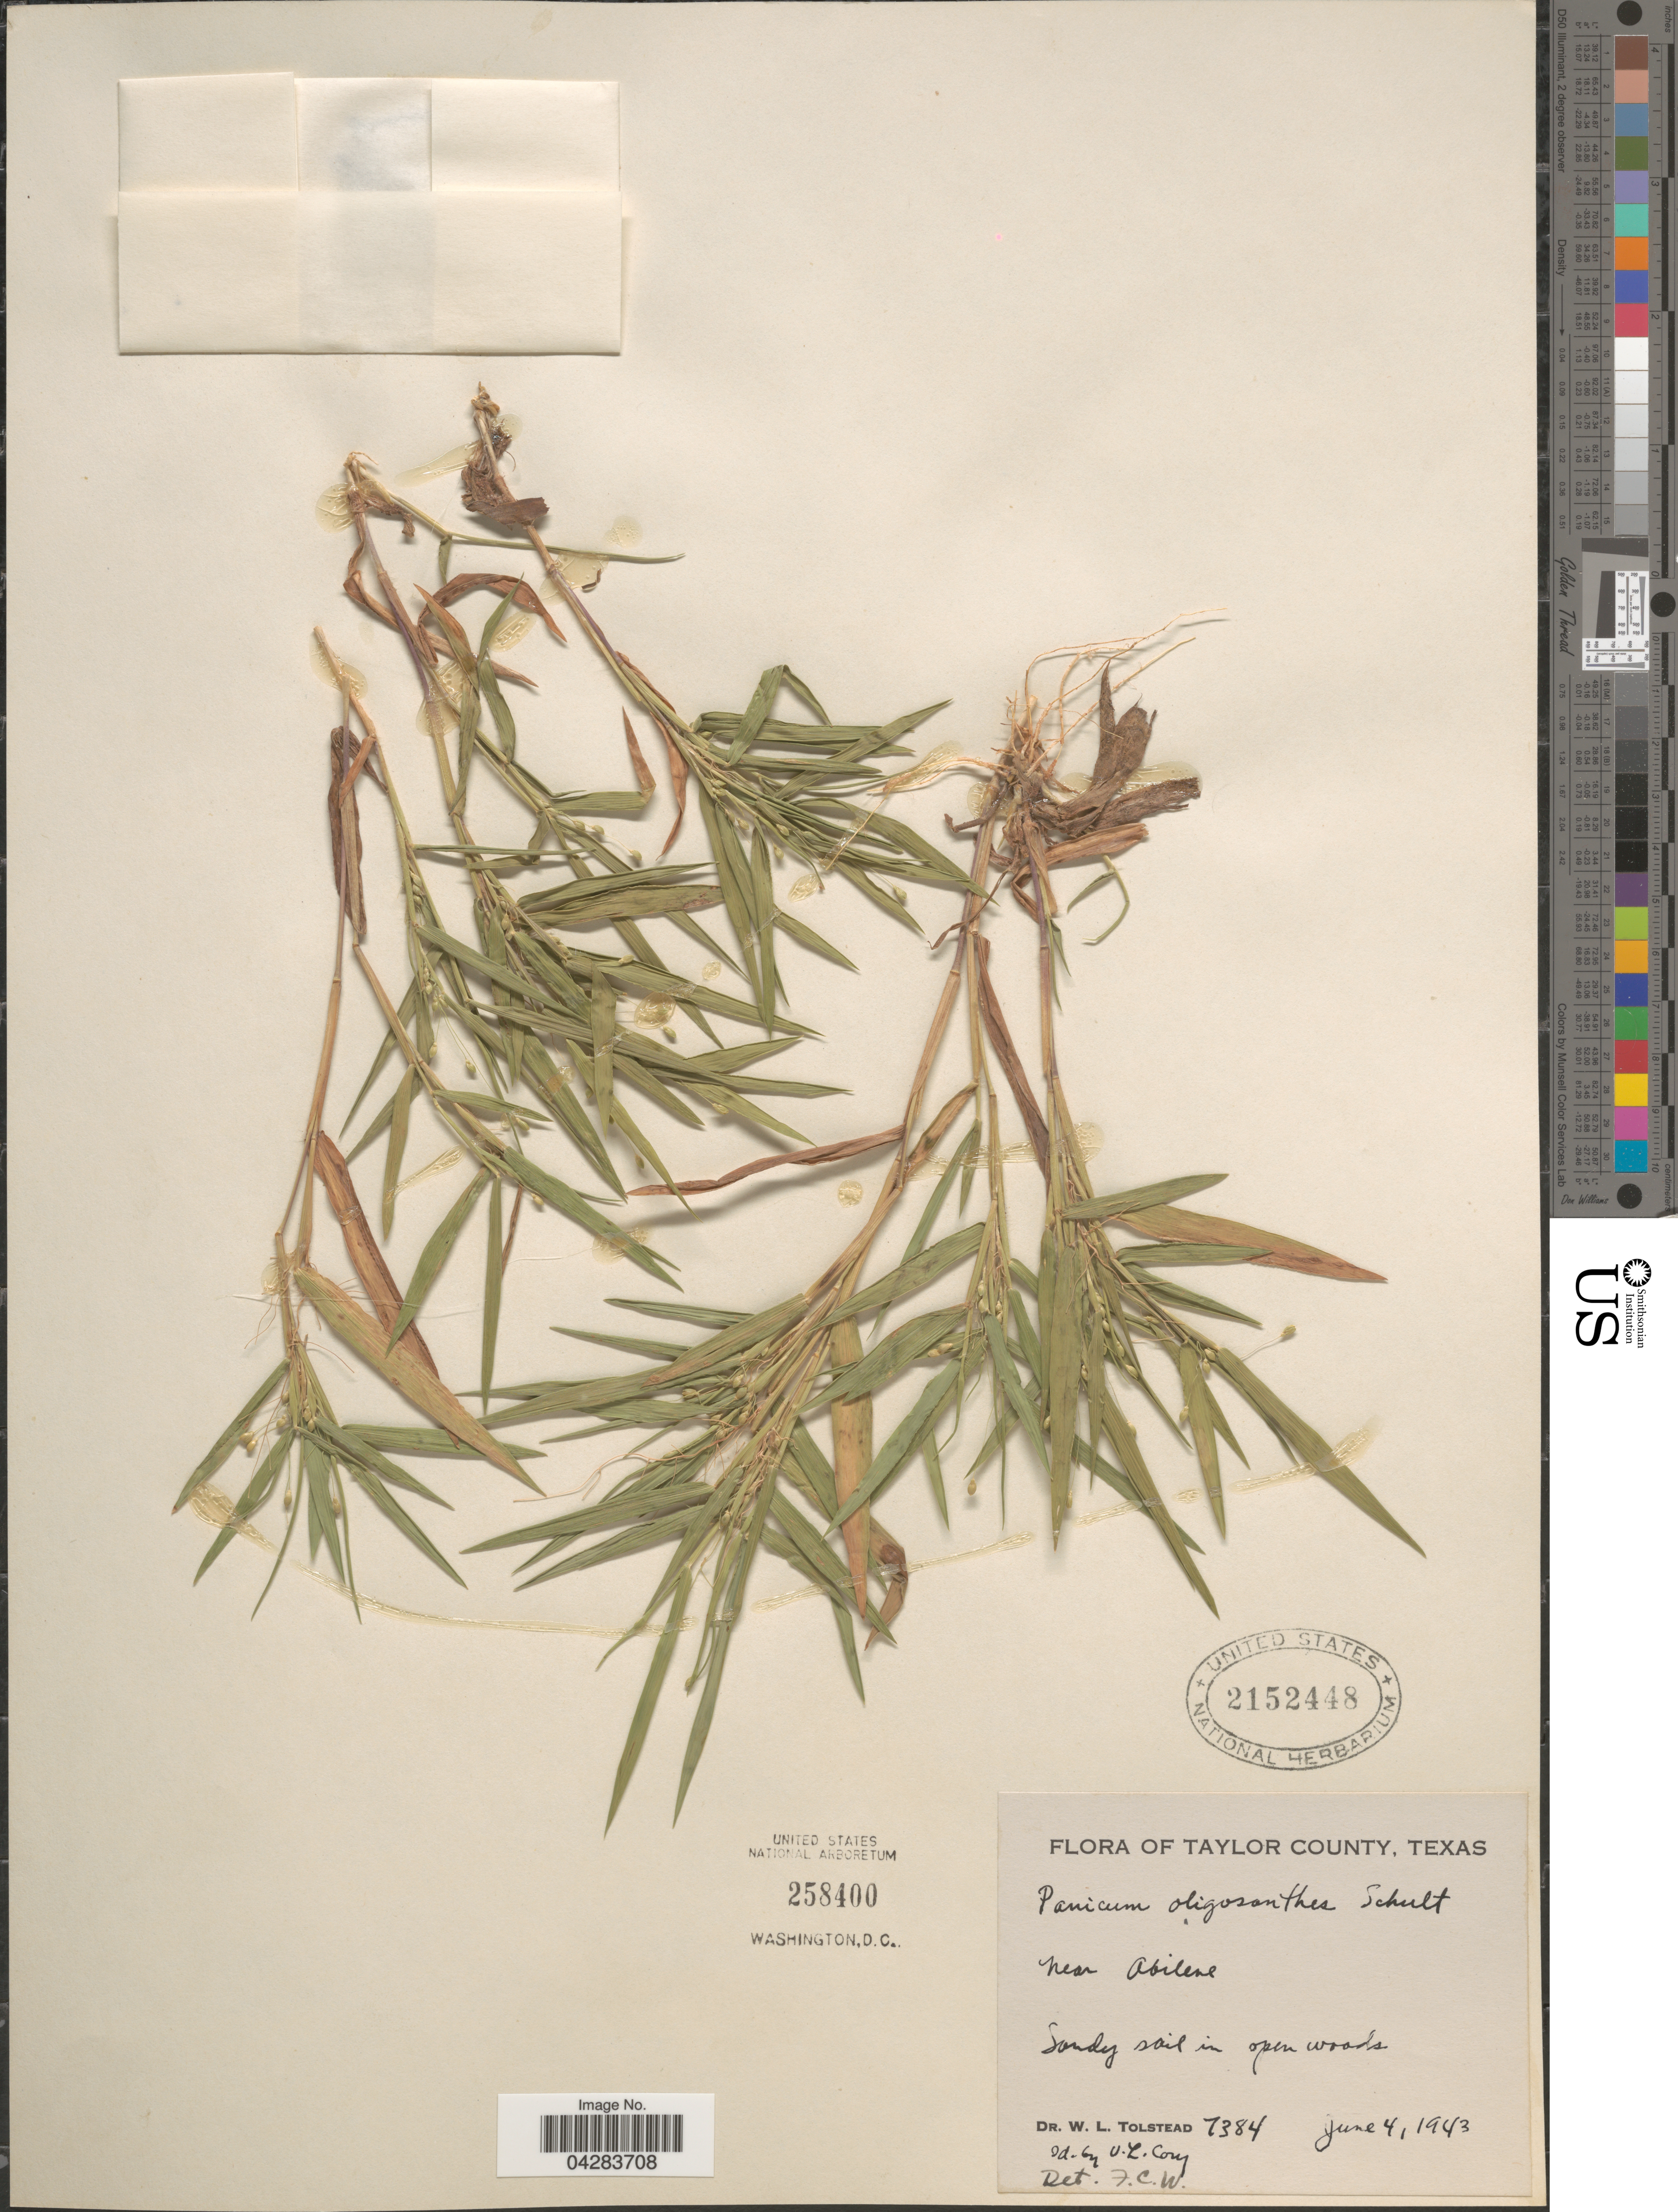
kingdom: Plantae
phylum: Tracheophyta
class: Liliopsida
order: Poales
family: Poaceae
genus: Dichanthelium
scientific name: Dichanthelium oligosanthes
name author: (Schult.) Gould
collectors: W. Tolstead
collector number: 7384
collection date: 1943-06-04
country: United States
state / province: Texas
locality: Taylor County. Near Abilene. Sandy soil in open woods.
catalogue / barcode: US 2152448